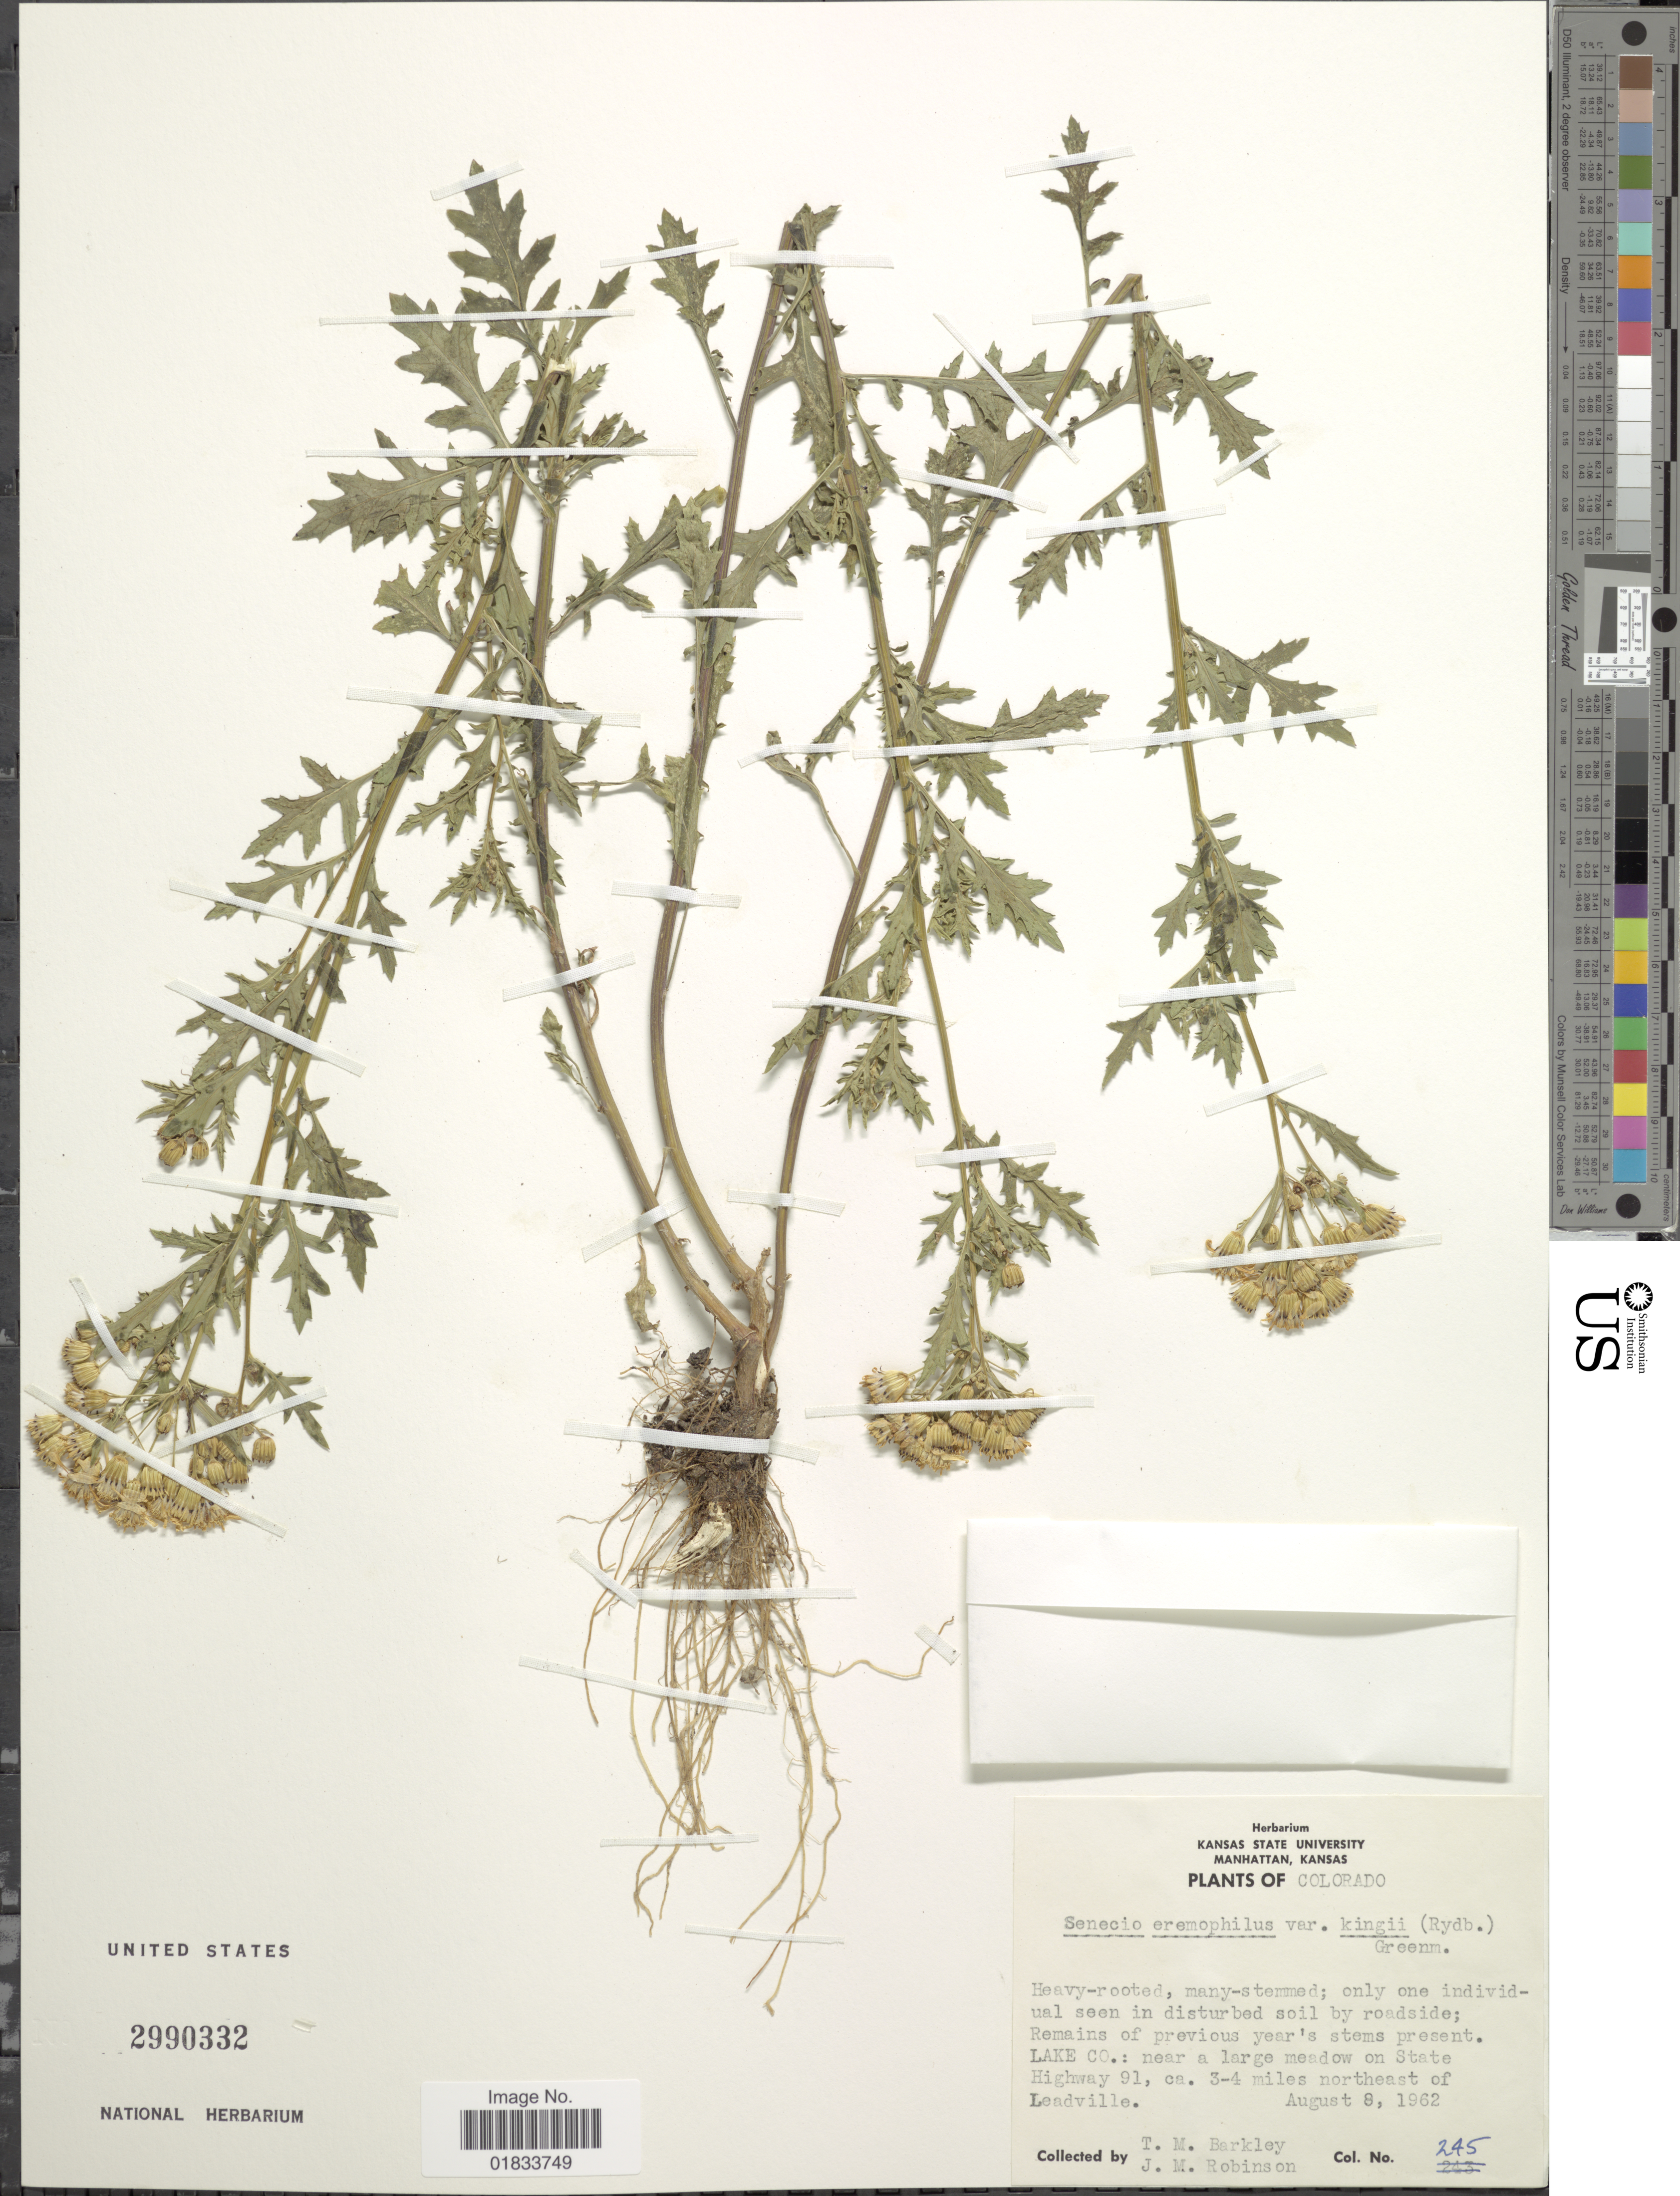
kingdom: Plantae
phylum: Tracheophyta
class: Magnoliopsida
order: Asterales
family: Asteraceae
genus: Senecio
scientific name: Senecio eremophilus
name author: Richardson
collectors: T. M. Barkley & J. Robinson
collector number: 245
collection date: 1962-08-08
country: United States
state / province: Colorado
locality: Lake Co.: near a large meadow on State Highway 91, ca. 3-4 miles northeast of Leadville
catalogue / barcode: US 2990332